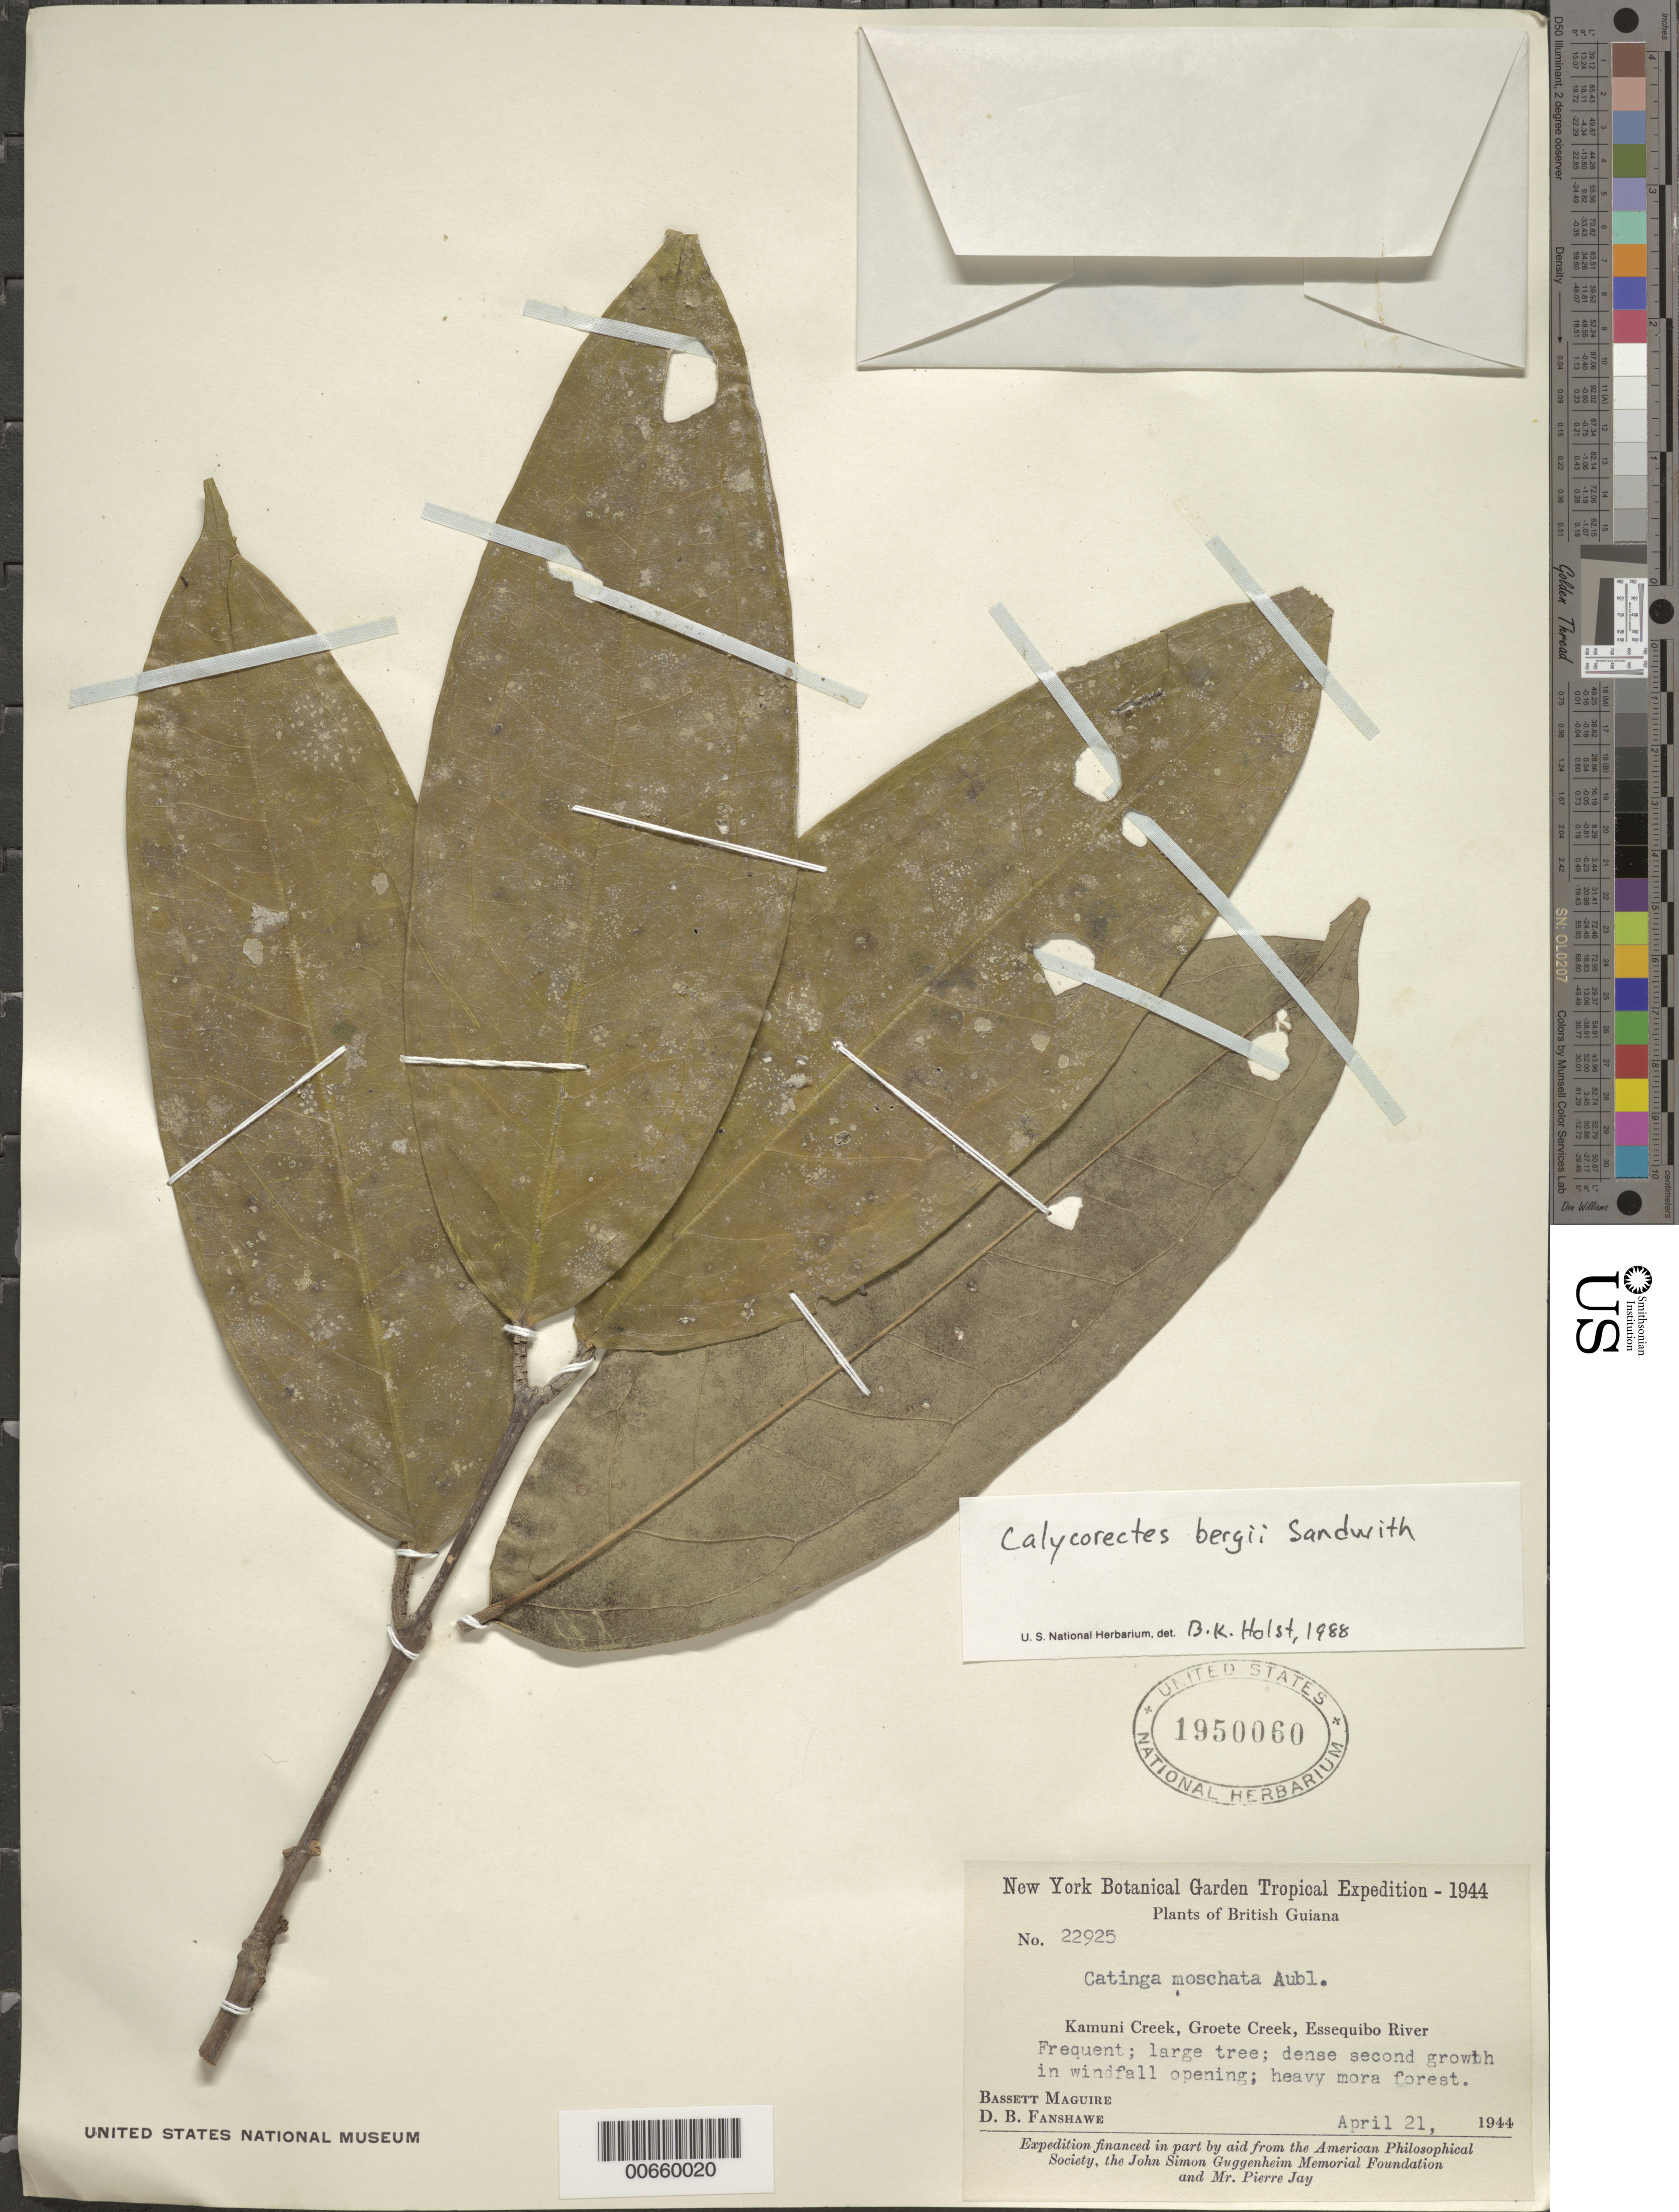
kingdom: Plantae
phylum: Tracheophyta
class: Magnoliopsida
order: Myrtales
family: Myrtaceae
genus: Eugenia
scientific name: Eugenia neolatifolia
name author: Sobral & M.A.D. Souza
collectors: B. Maguire & D. B. Fanshawe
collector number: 22925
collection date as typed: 21-Apr-44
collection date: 1944-04-21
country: Guyana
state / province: Essequibo Isl-W. Demerara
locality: Kamuni Creek, Groete Creek, Essequibo River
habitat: Heavy Mora forest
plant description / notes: Cited by M. Sobral et al., Phytotaxa 669(3): 297. 2024.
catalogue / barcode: US 1950060